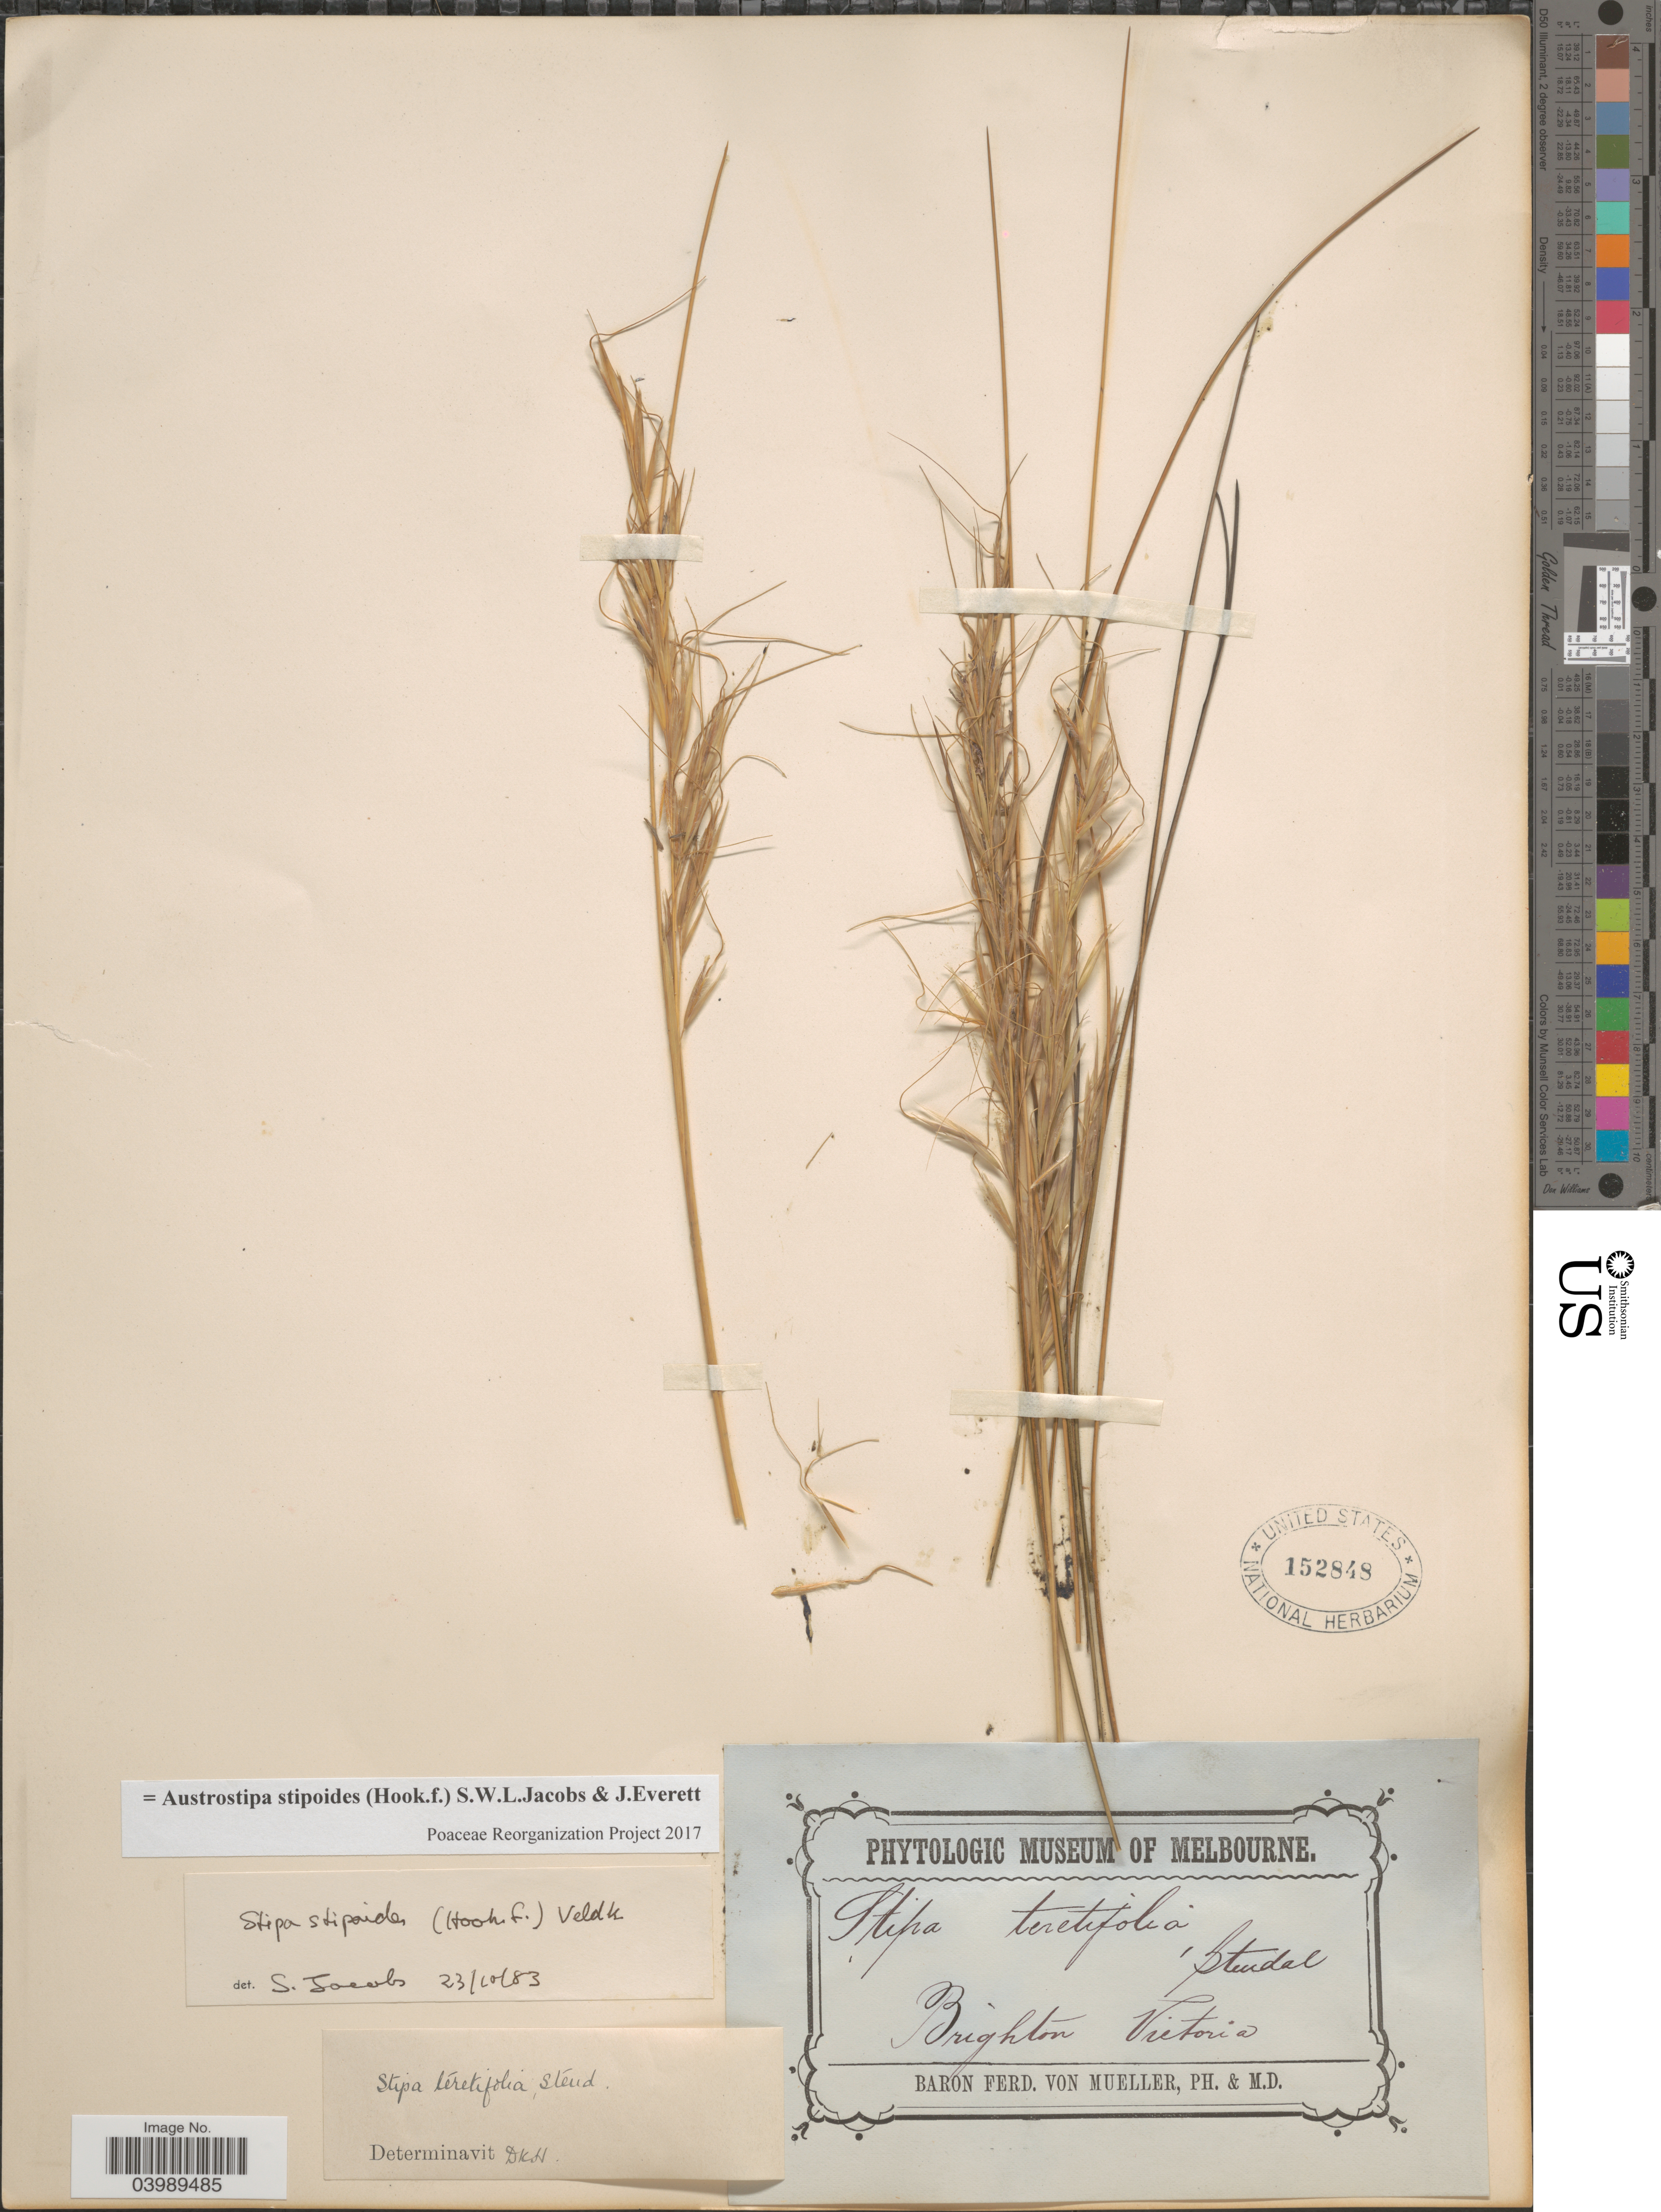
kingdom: Plantae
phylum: Tracheophyta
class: Liliopsida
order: Poales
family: Poaceae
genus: Austrostipa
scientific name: Austrostipa stipoides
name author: (Hook. f.) S.W.L. Jacobs & J. Everett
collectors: F. Mueller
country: Australia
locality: Brighton. Victoria.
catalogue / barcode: US 152848